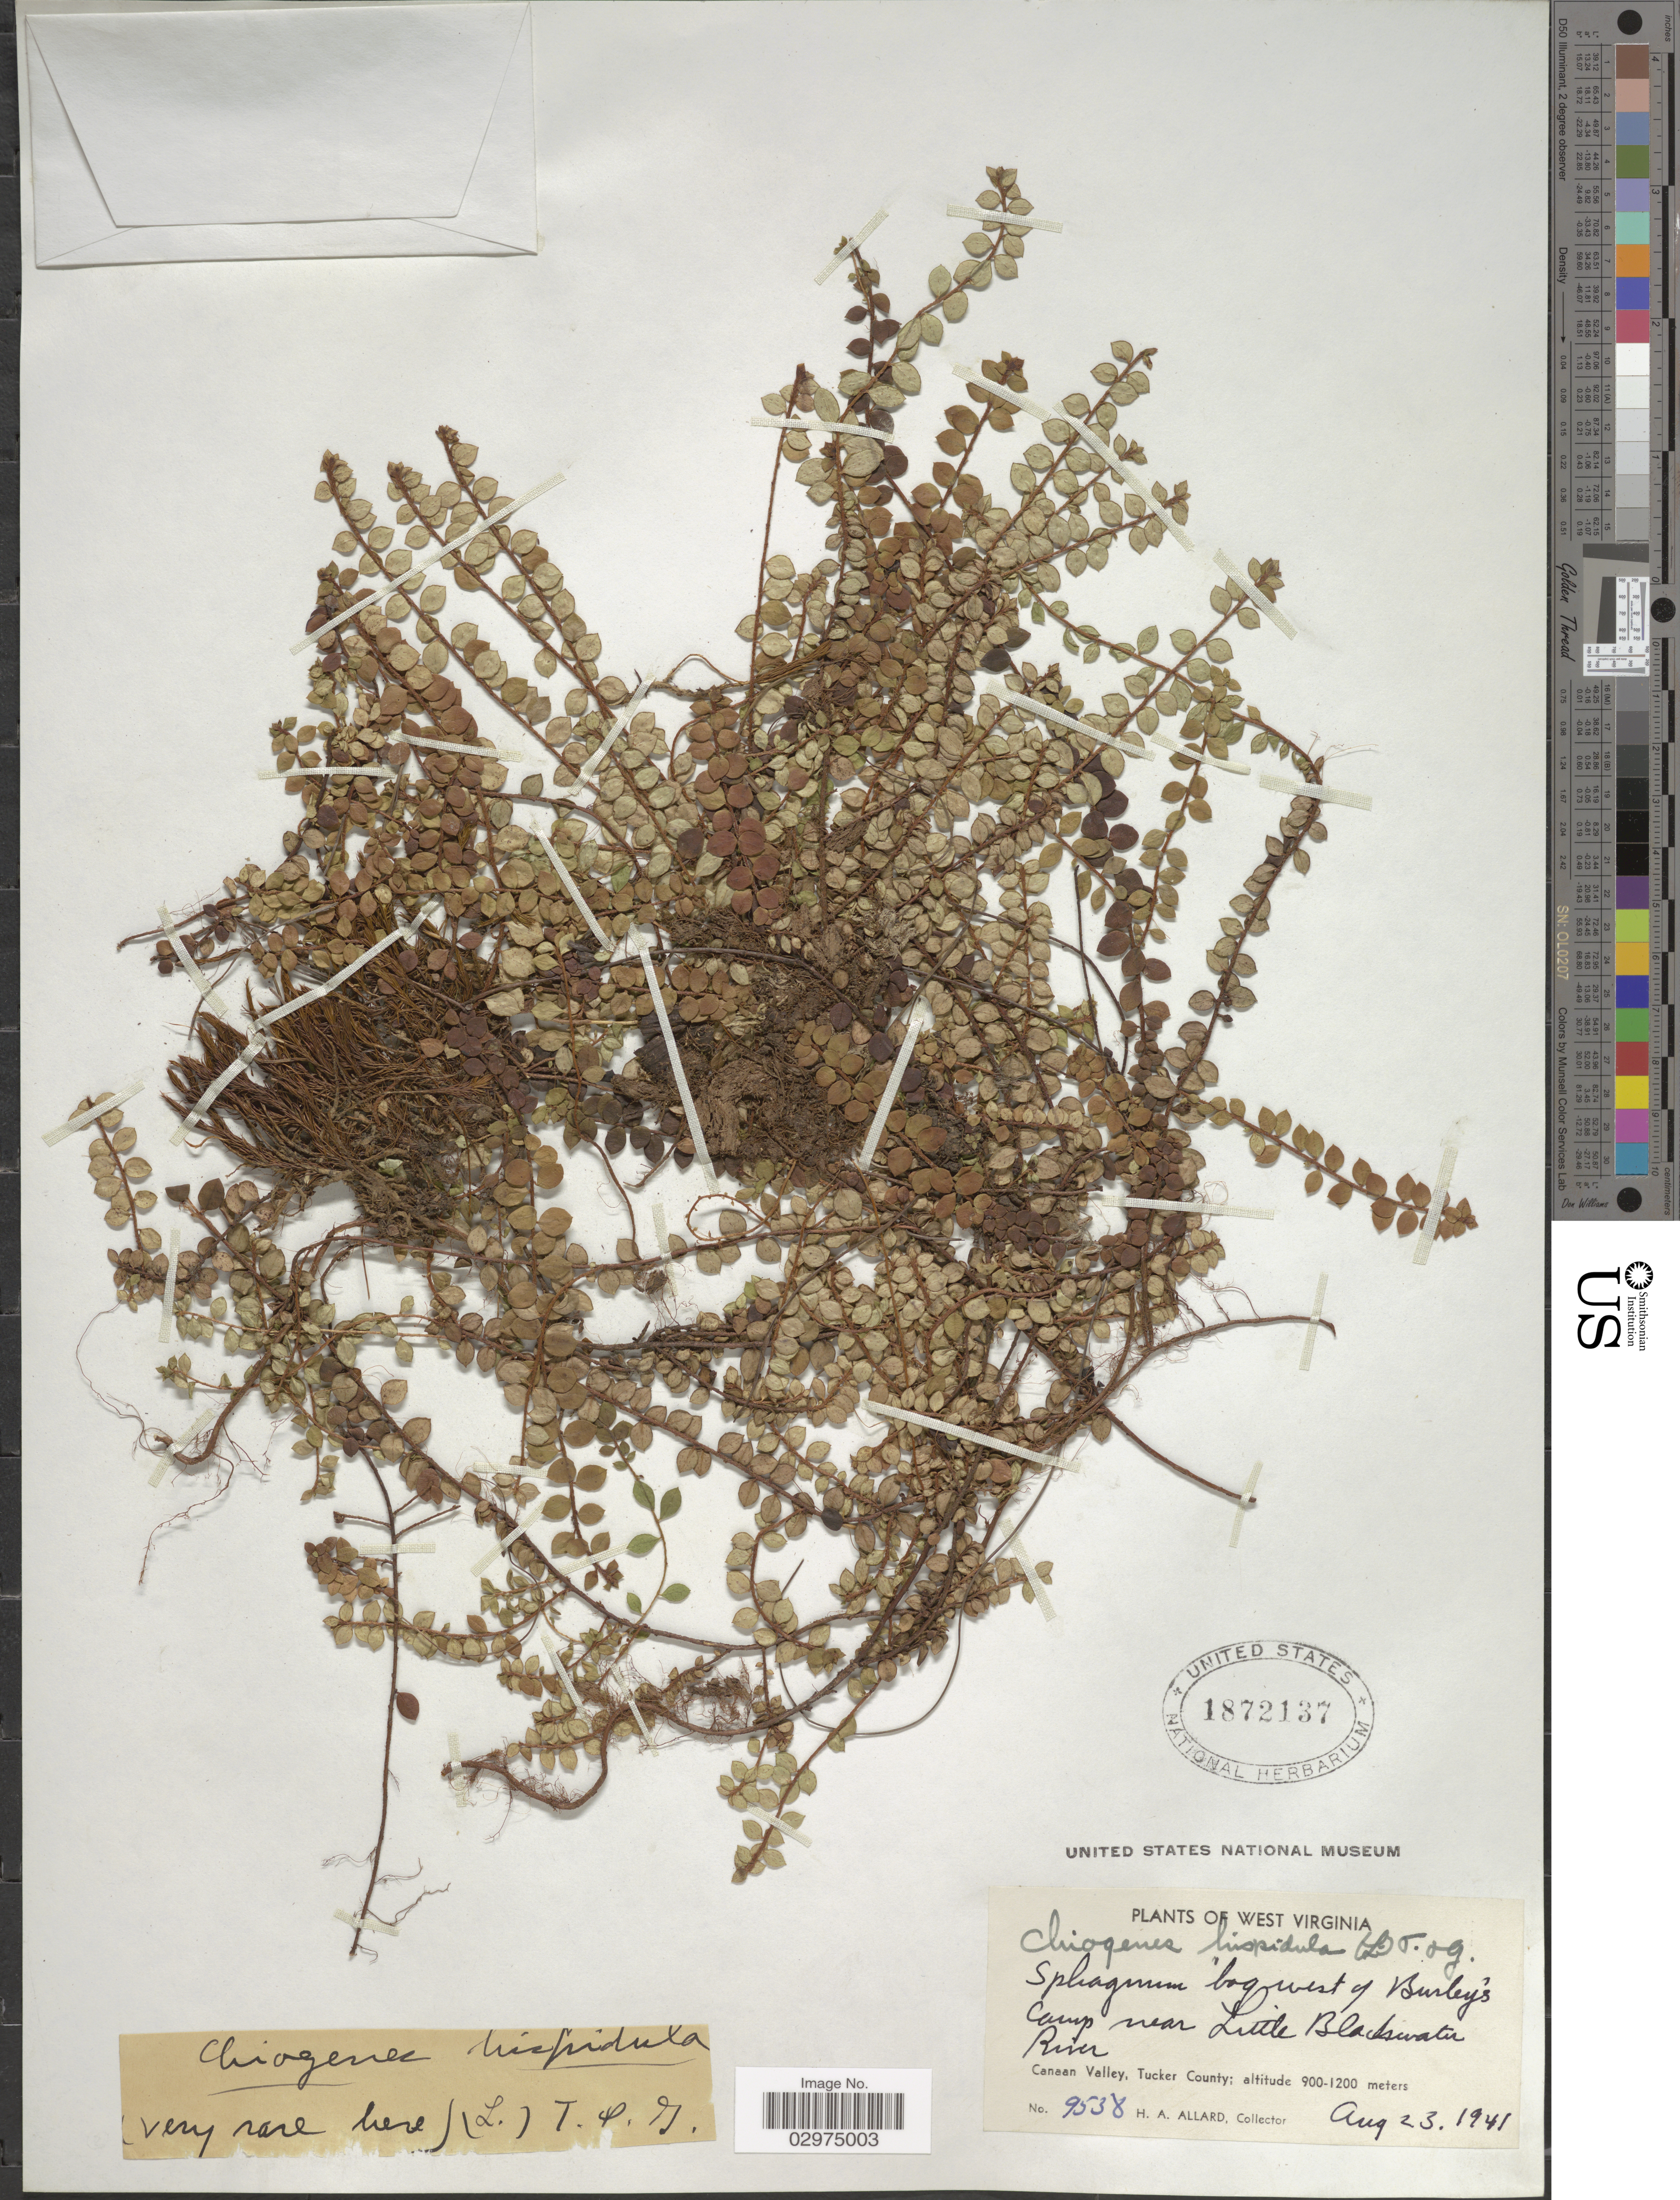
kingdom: Plantae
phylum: Tracheophyta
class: Magnoliopsida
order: Ericales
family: Ericaceae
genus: Gaultheria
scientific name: Gaultheria hispidula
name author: (L.) Muhl. ex Bigelow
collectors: H. A. Allard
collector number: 9538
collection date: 1941-08-23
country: United States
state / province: West Virginia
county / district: Tucker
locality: Sphagnum bog west of Burley's Camp near Little Blackwater River. Canaan Valley, Tucker County.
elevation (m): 900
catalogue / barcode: US 1872137